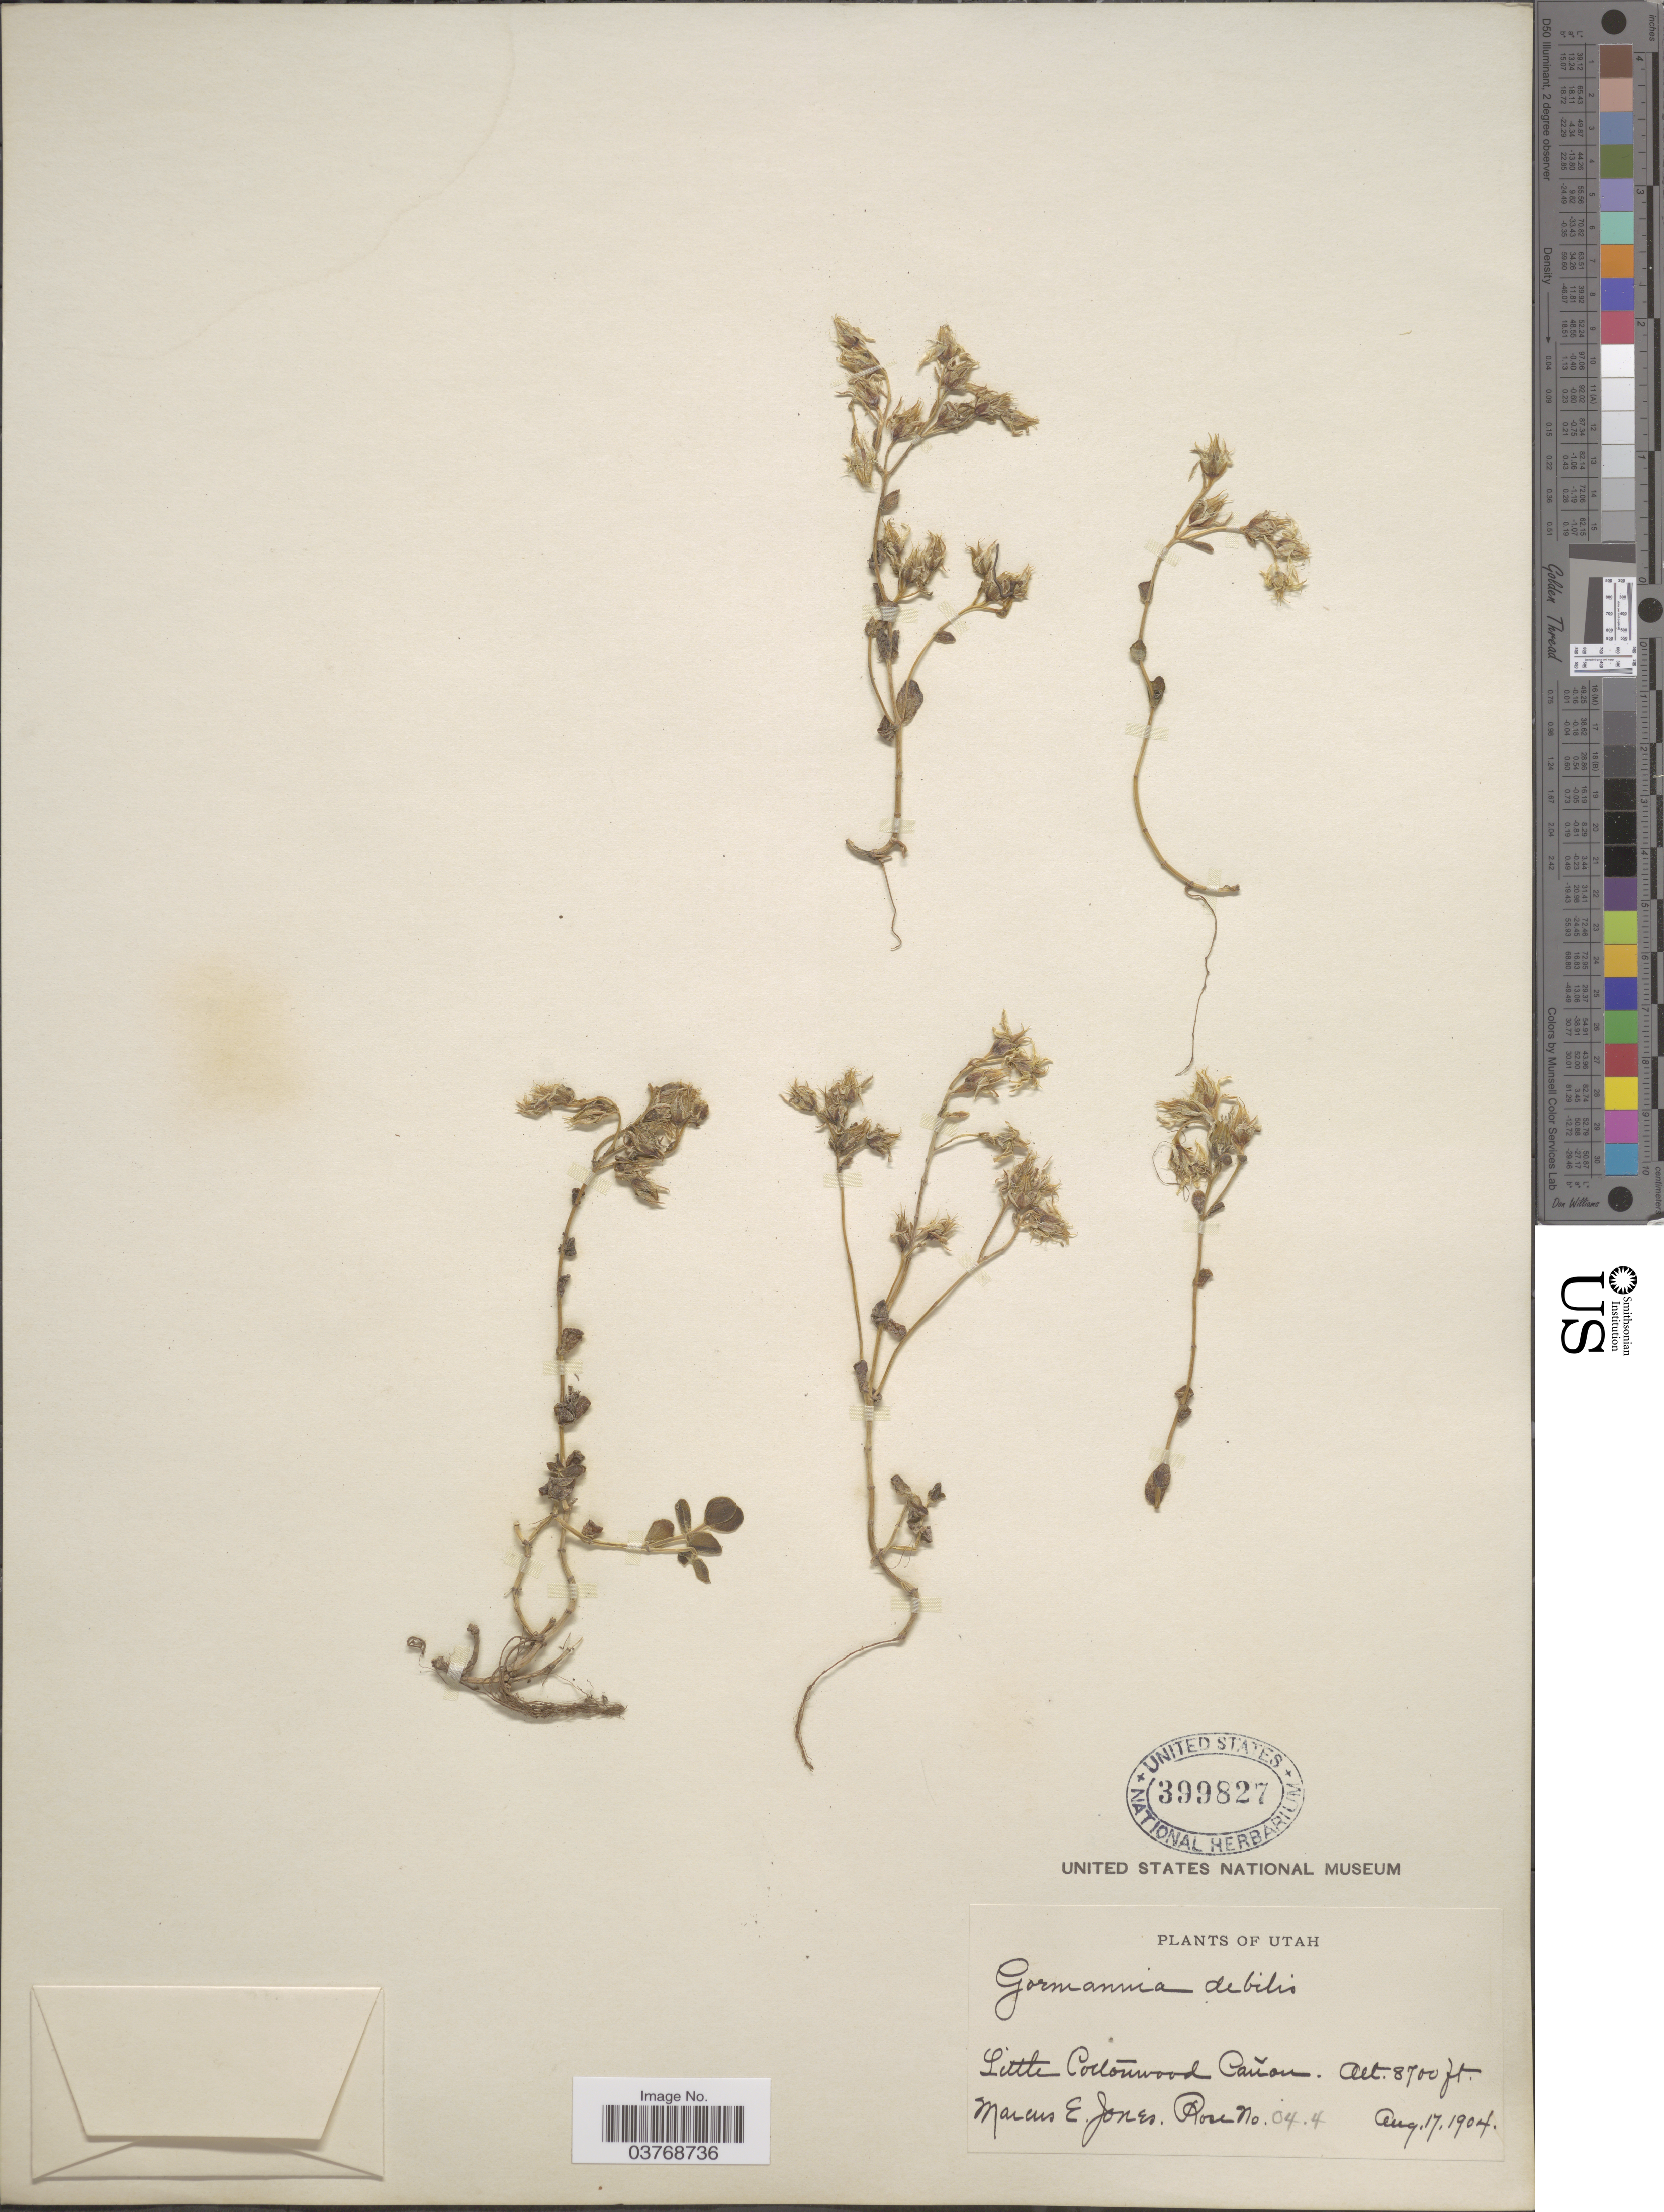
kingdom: Plantae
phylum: Tracheophyta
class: Magnoliopsida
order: Saxifragales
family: Crassulaceae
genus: Sedum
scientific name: Sedum debile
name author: S. Watson in C. King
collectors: M. E. Jones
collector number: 044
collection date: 1904-08-17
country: United States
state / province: Utah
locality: Little Cottonwood Cañon.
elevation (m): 2652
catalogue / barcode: US 399827